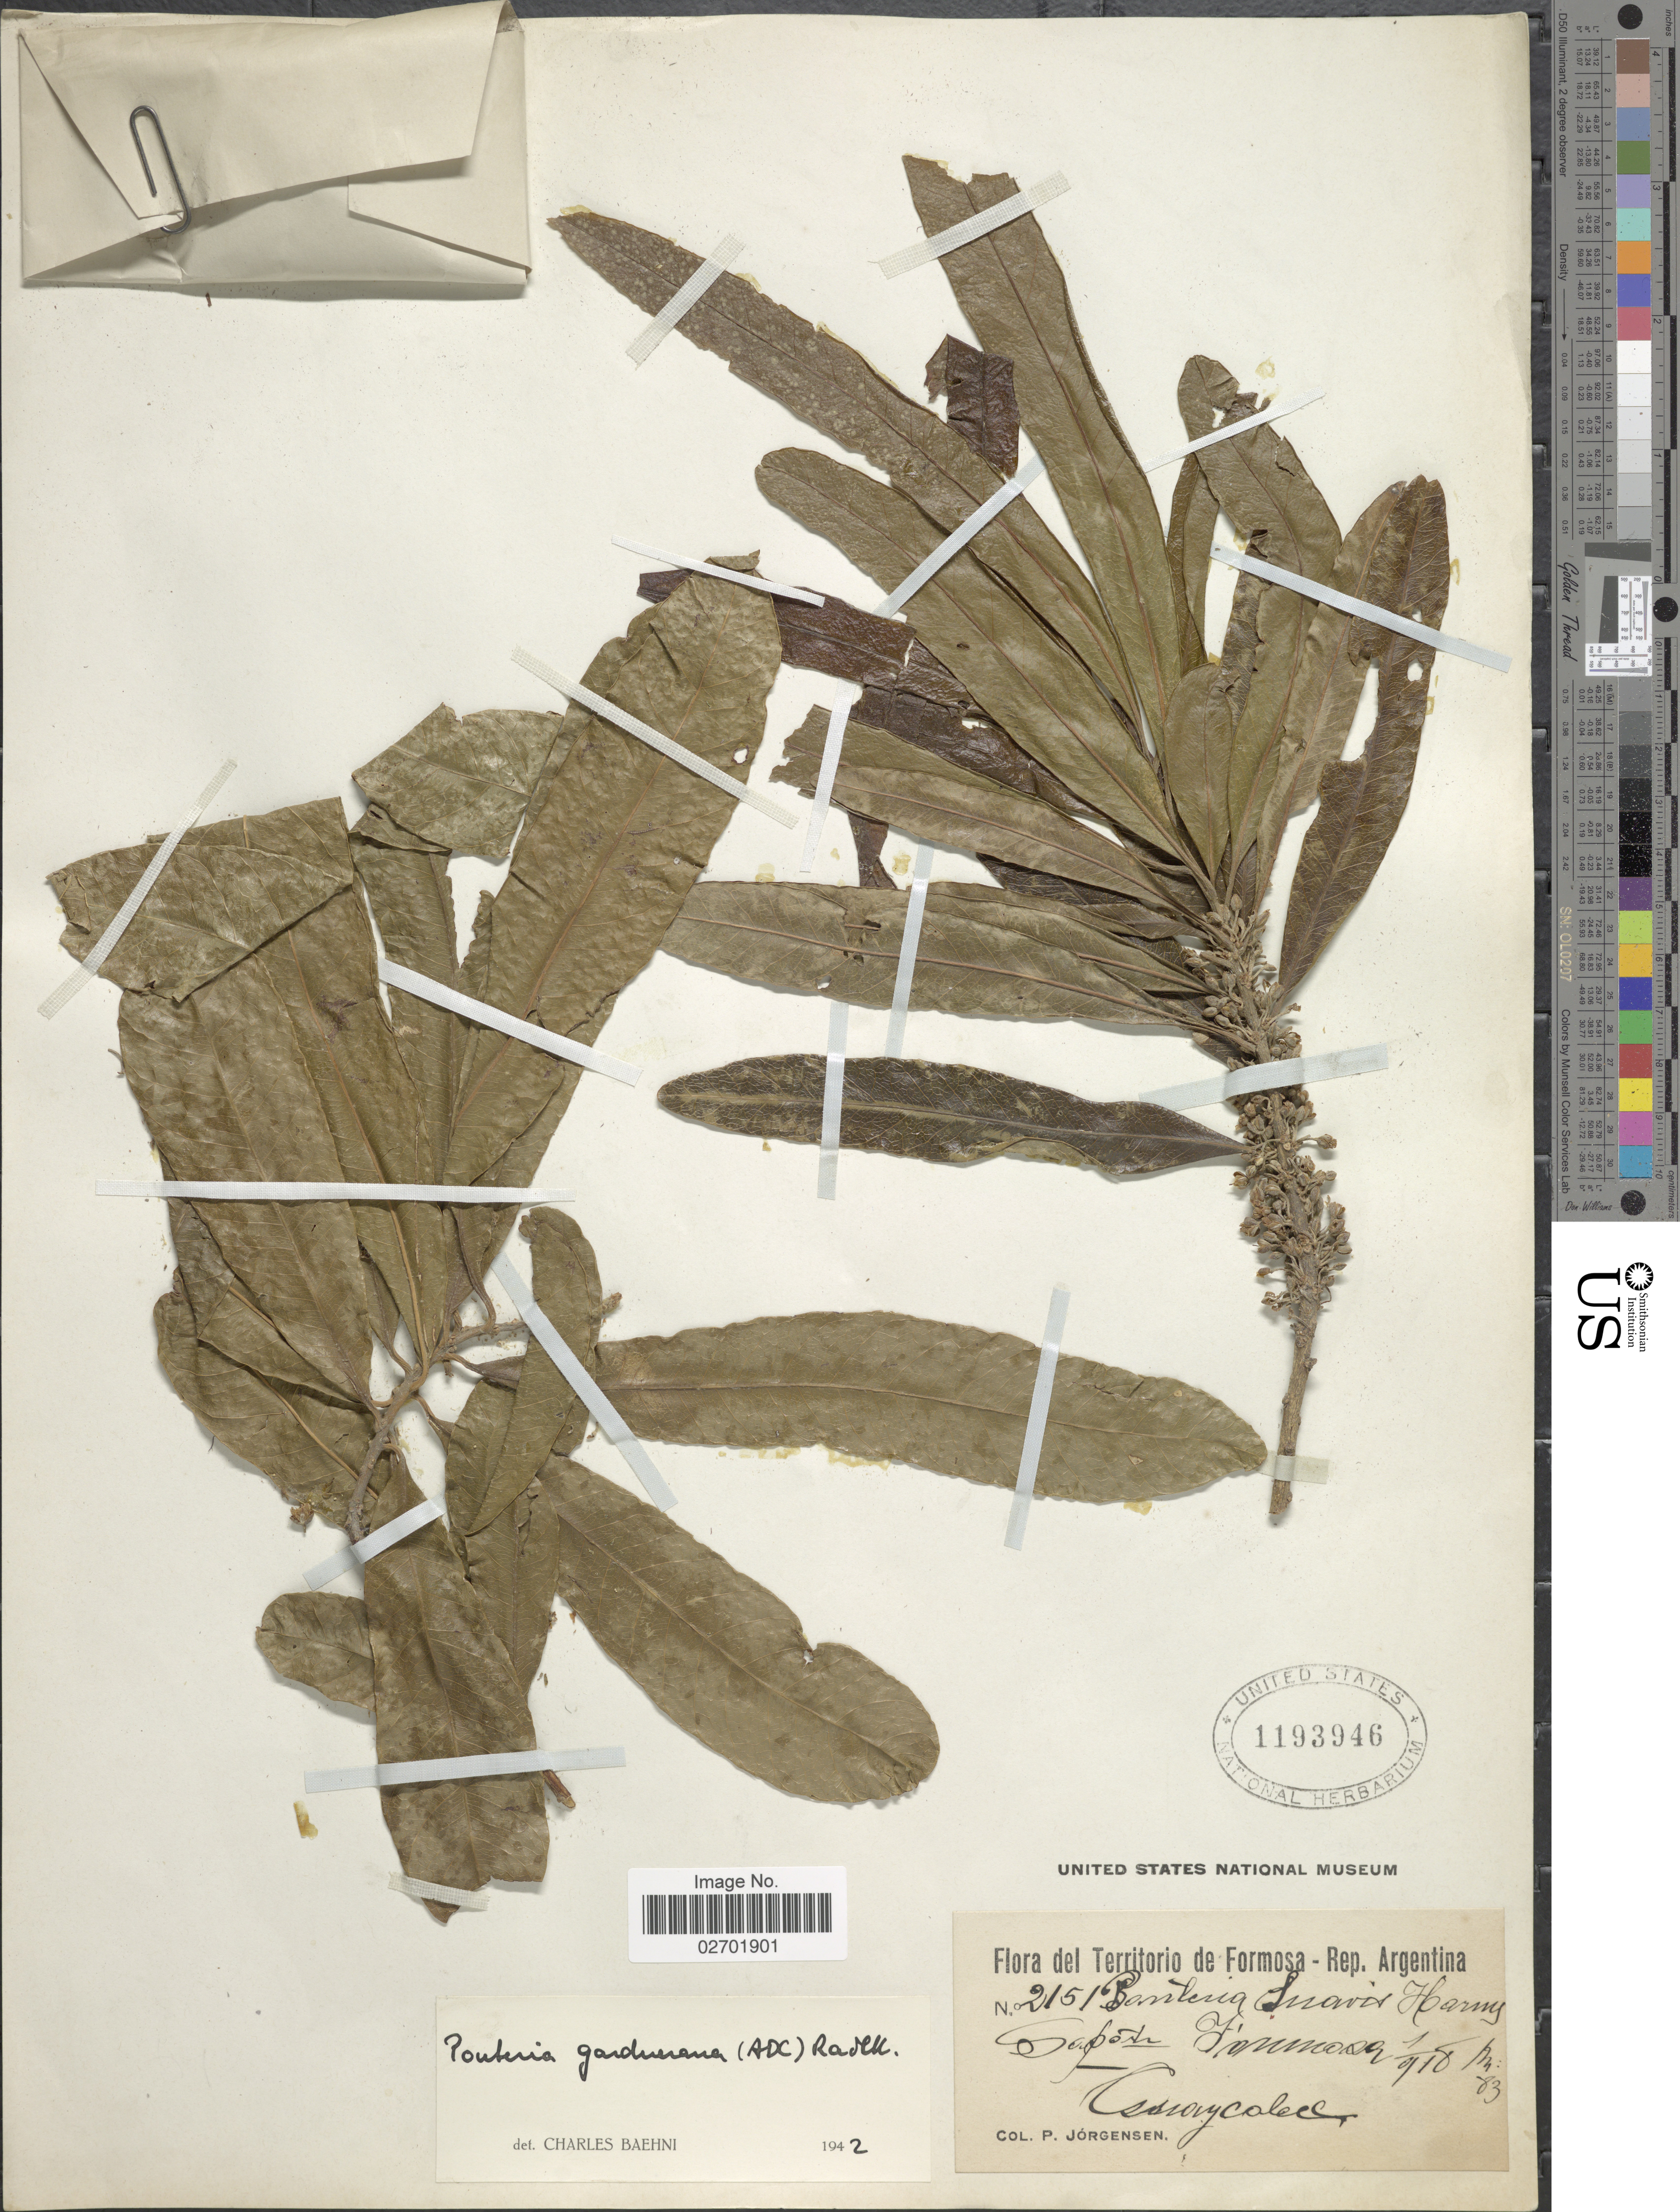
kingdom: Plantae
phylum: Tracheophyta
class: Magnoliopsida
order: Ericales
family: Sapotaceae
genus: Pouteria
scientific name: Pouteria gardneriana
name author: (A. DC.) Radlk.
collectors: P. Jörgensen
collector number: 2151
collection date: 1918-01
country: Argentina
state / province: Formosa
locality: Del Territorio de Formosa, Rep. Argentina,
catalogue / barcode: US 1193946